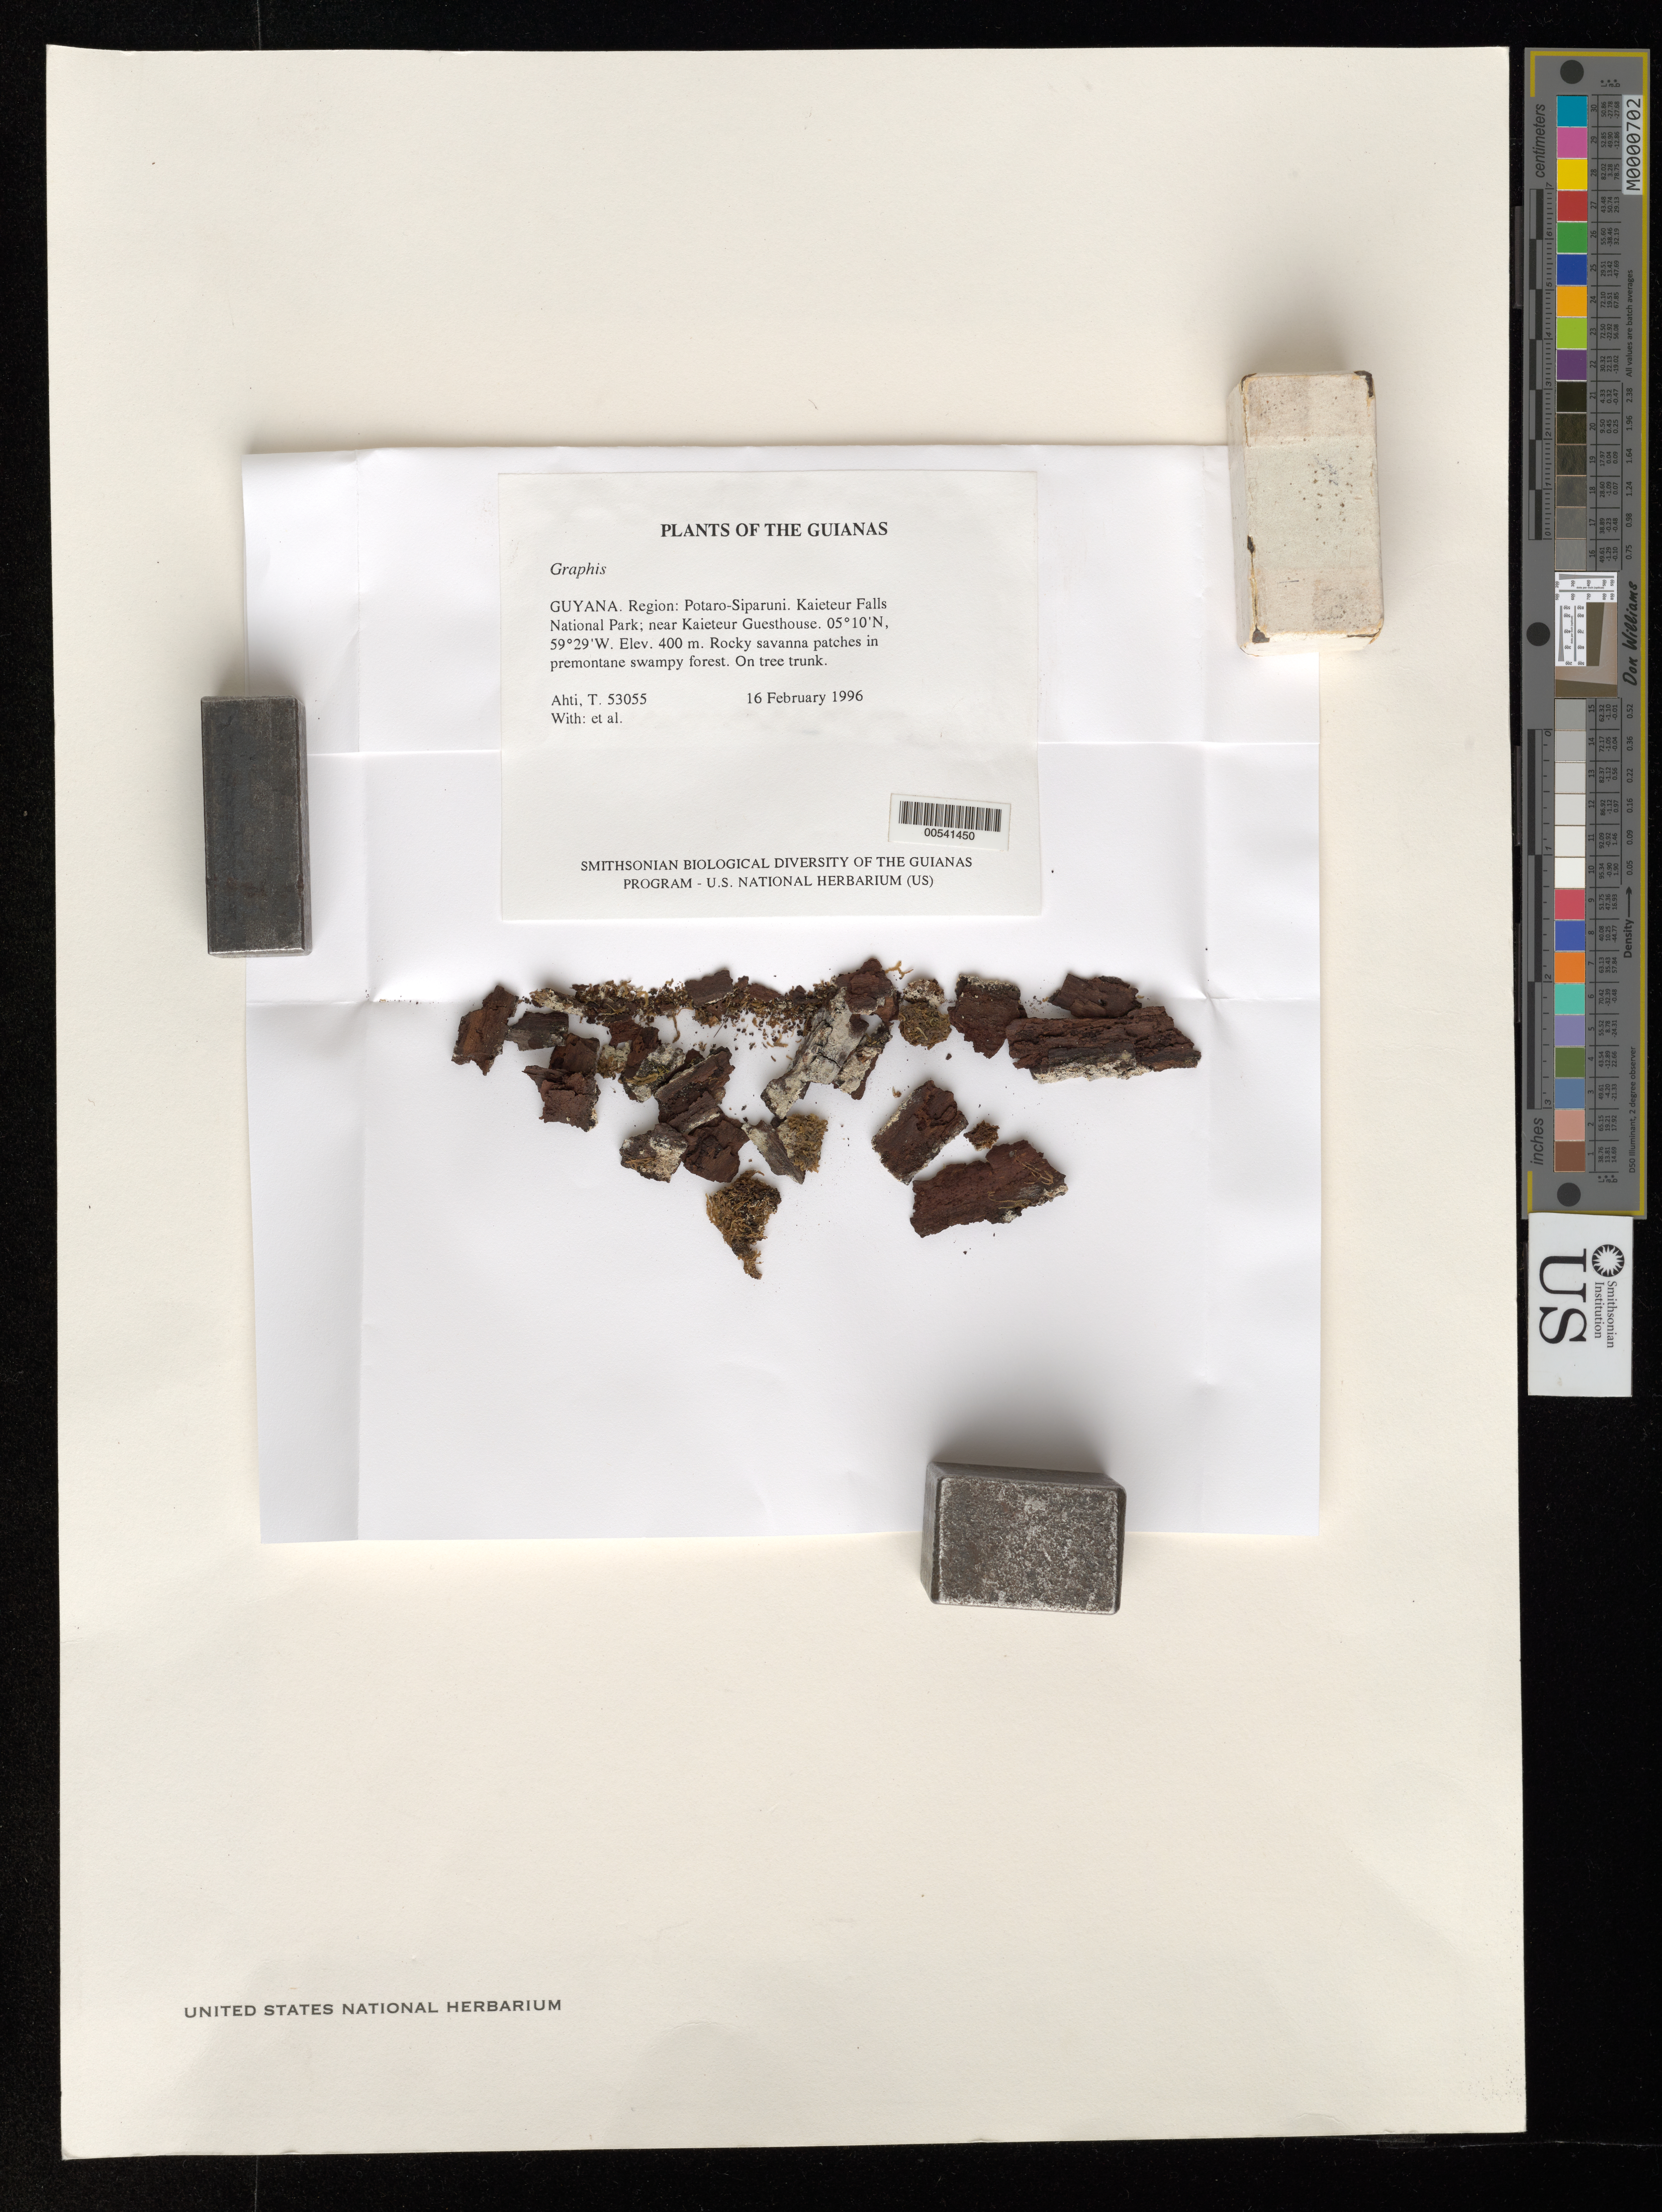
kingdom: Fungi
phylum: Ascomycota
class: Lecanoromycetes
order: Ostropales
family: Graphidaceae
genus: Graphis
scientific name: Graphis sp.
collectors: T. T. Ahti et al.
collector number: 53055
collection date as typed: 16 February 1996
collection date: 1996-02-16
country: Guyana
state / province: Potaro-Siparuni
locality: Kaieteur Falls National Park; near Kaieteur Guesthouse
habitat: Rocky savanna patches in premontane swampy forest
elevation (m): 400